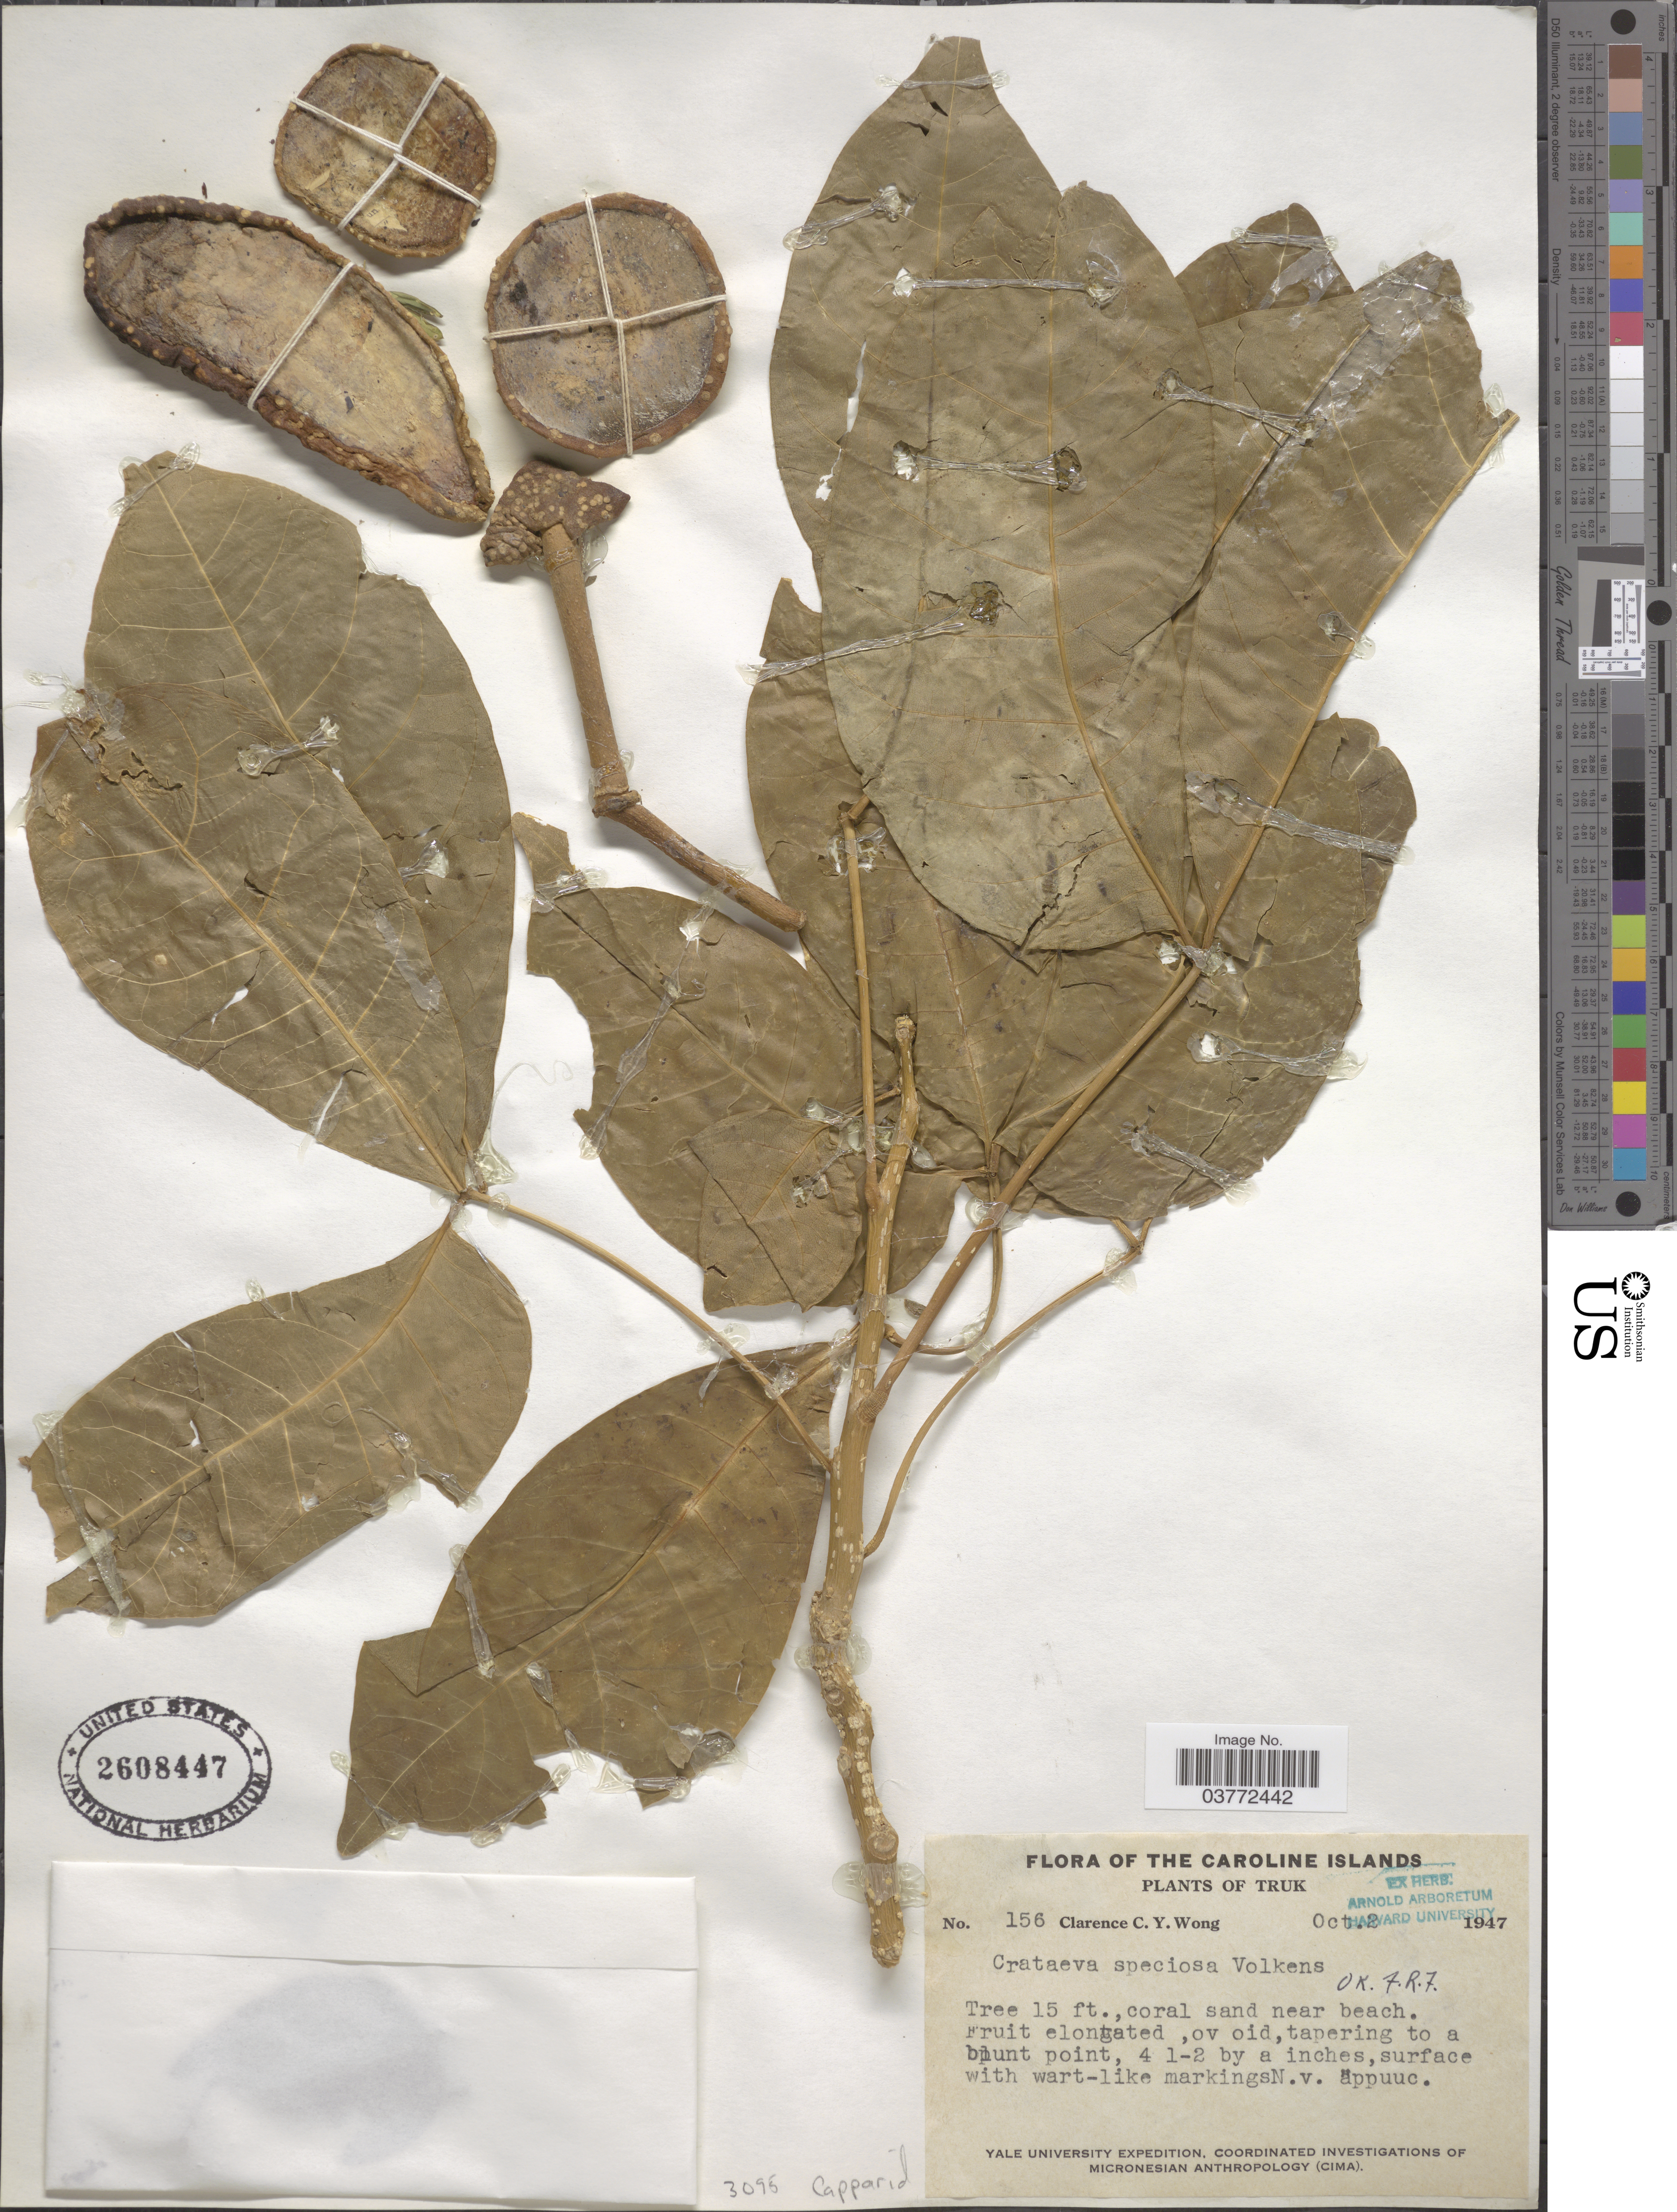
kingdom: Plantae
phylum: Tracheophyta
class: Magnoliopsida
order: Brassicales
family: Capparaceae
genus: Crateva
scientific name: Crateva speciosa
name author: Volkens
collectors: C. Wong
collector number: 156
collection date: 1947-10-02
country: Micronesia, Federated States of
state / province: Truk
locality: The Caroline Islands.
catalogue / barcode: US 2608447